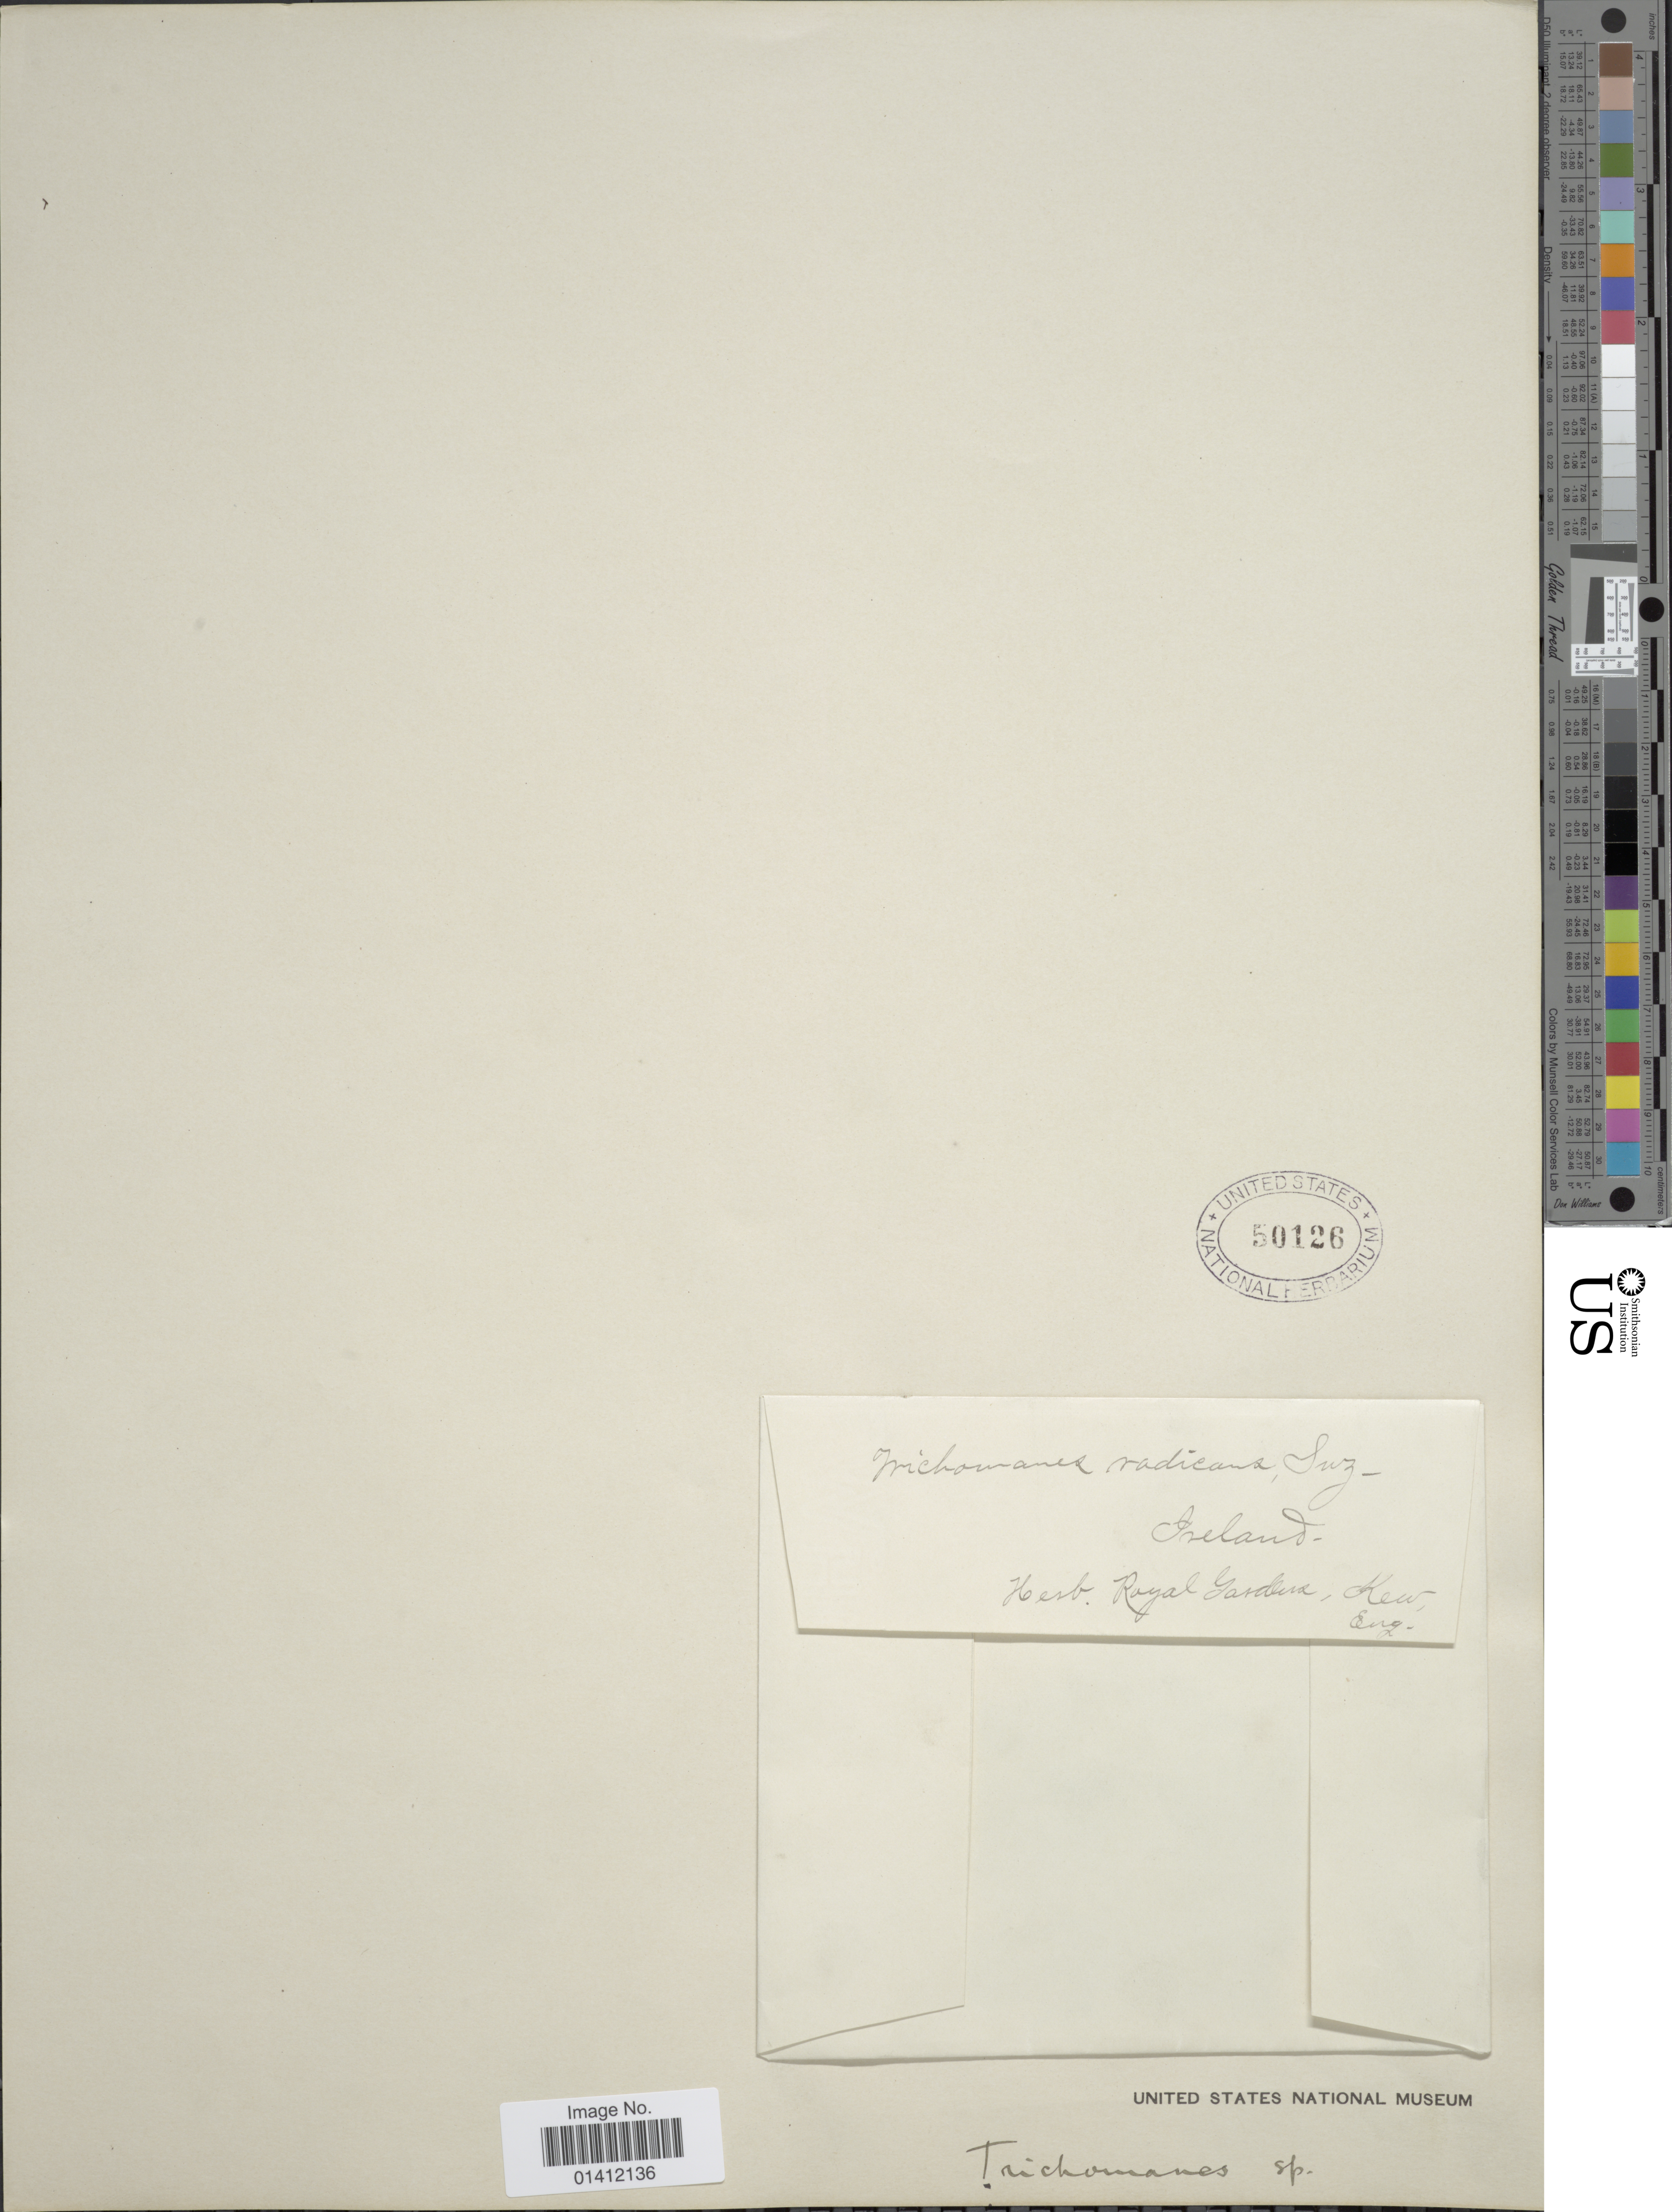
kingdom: Plantae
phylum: Tracheophyta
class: Polypodiopsida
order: Hymenophyllales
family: Hymenophyllaceae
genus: Vandenboschia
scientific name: Vandenboschia speciosa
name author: (Willd.) G. Kunkel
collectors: Royal Botanic Gardens (Kew)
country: Ireland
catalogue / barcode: US 50126